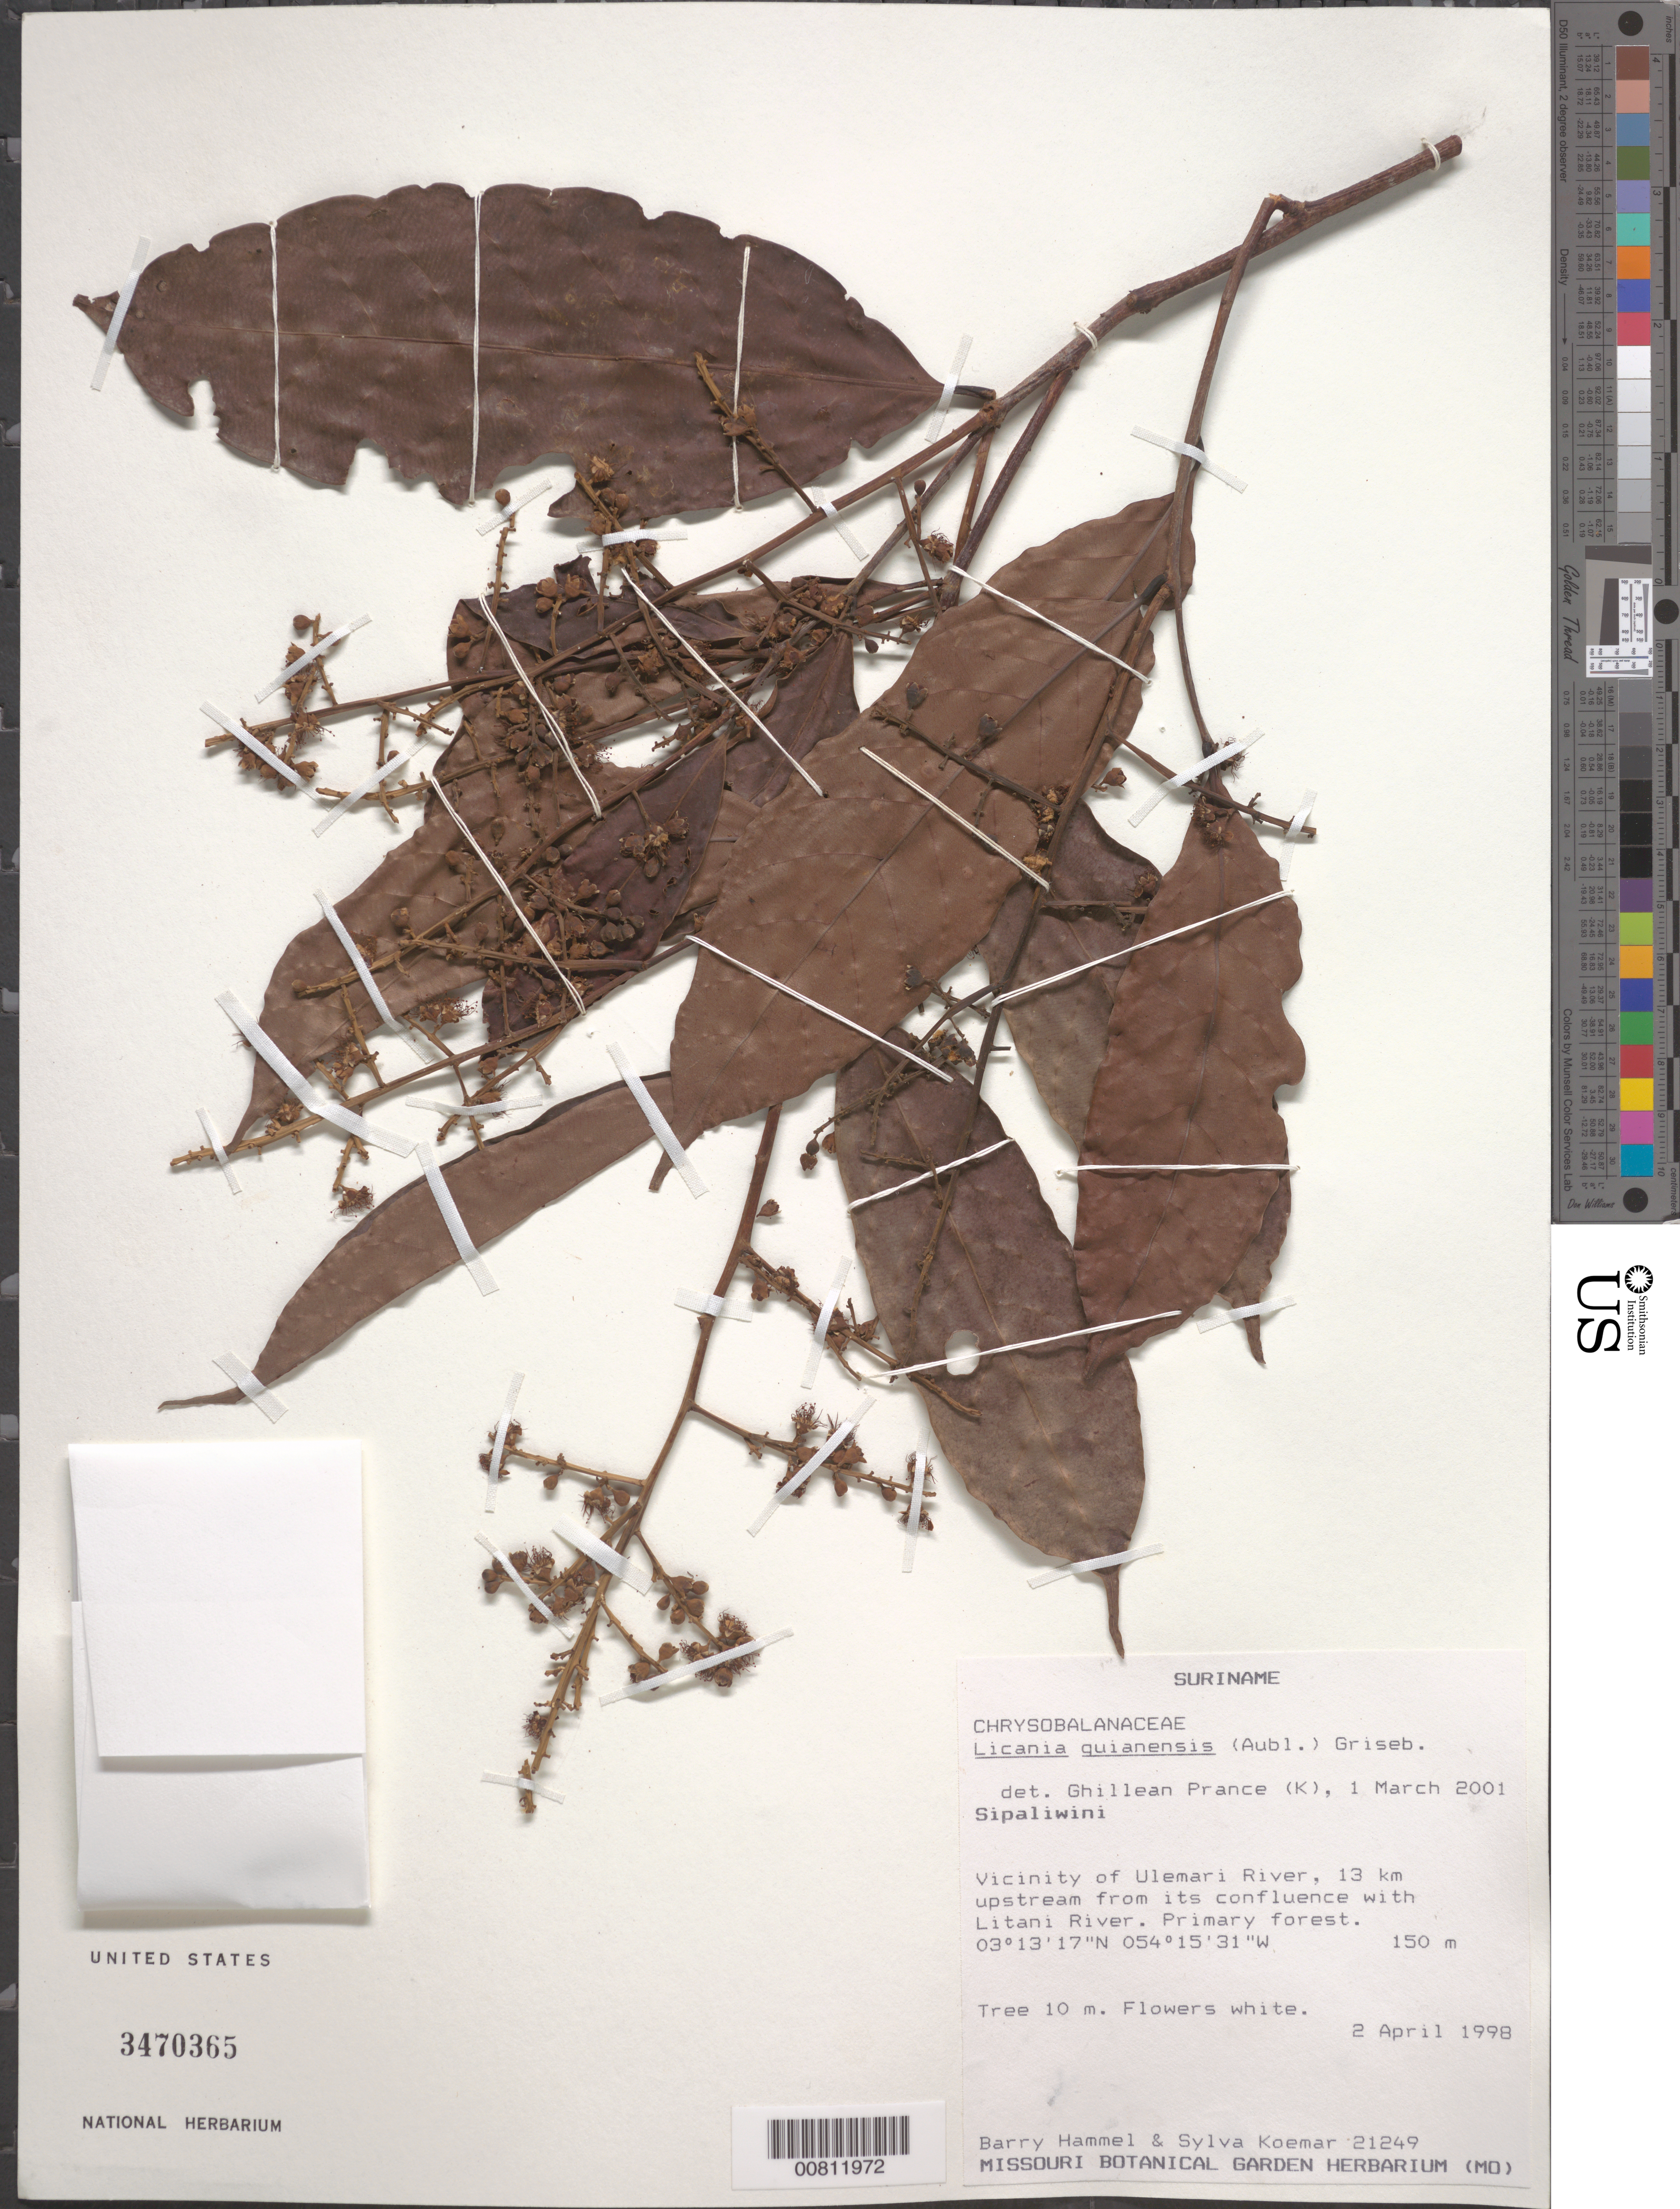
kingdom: Plantae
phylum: Tracheophyta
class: Magnoliopsida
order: Malpighiales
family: Chrysobalanaceae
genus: Moquilea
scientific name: Moquilea guianensis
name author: Aubl.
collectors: B. Hammel & S. Koemar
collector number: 21249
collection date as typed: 2-Apr-98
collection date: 1998-04-02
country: Suriname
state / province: Sipaliwini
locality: Ulemari R., 13 km upstream from confl. with Litani R.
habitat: Primary forest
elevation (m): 150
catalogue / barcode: US 3470365